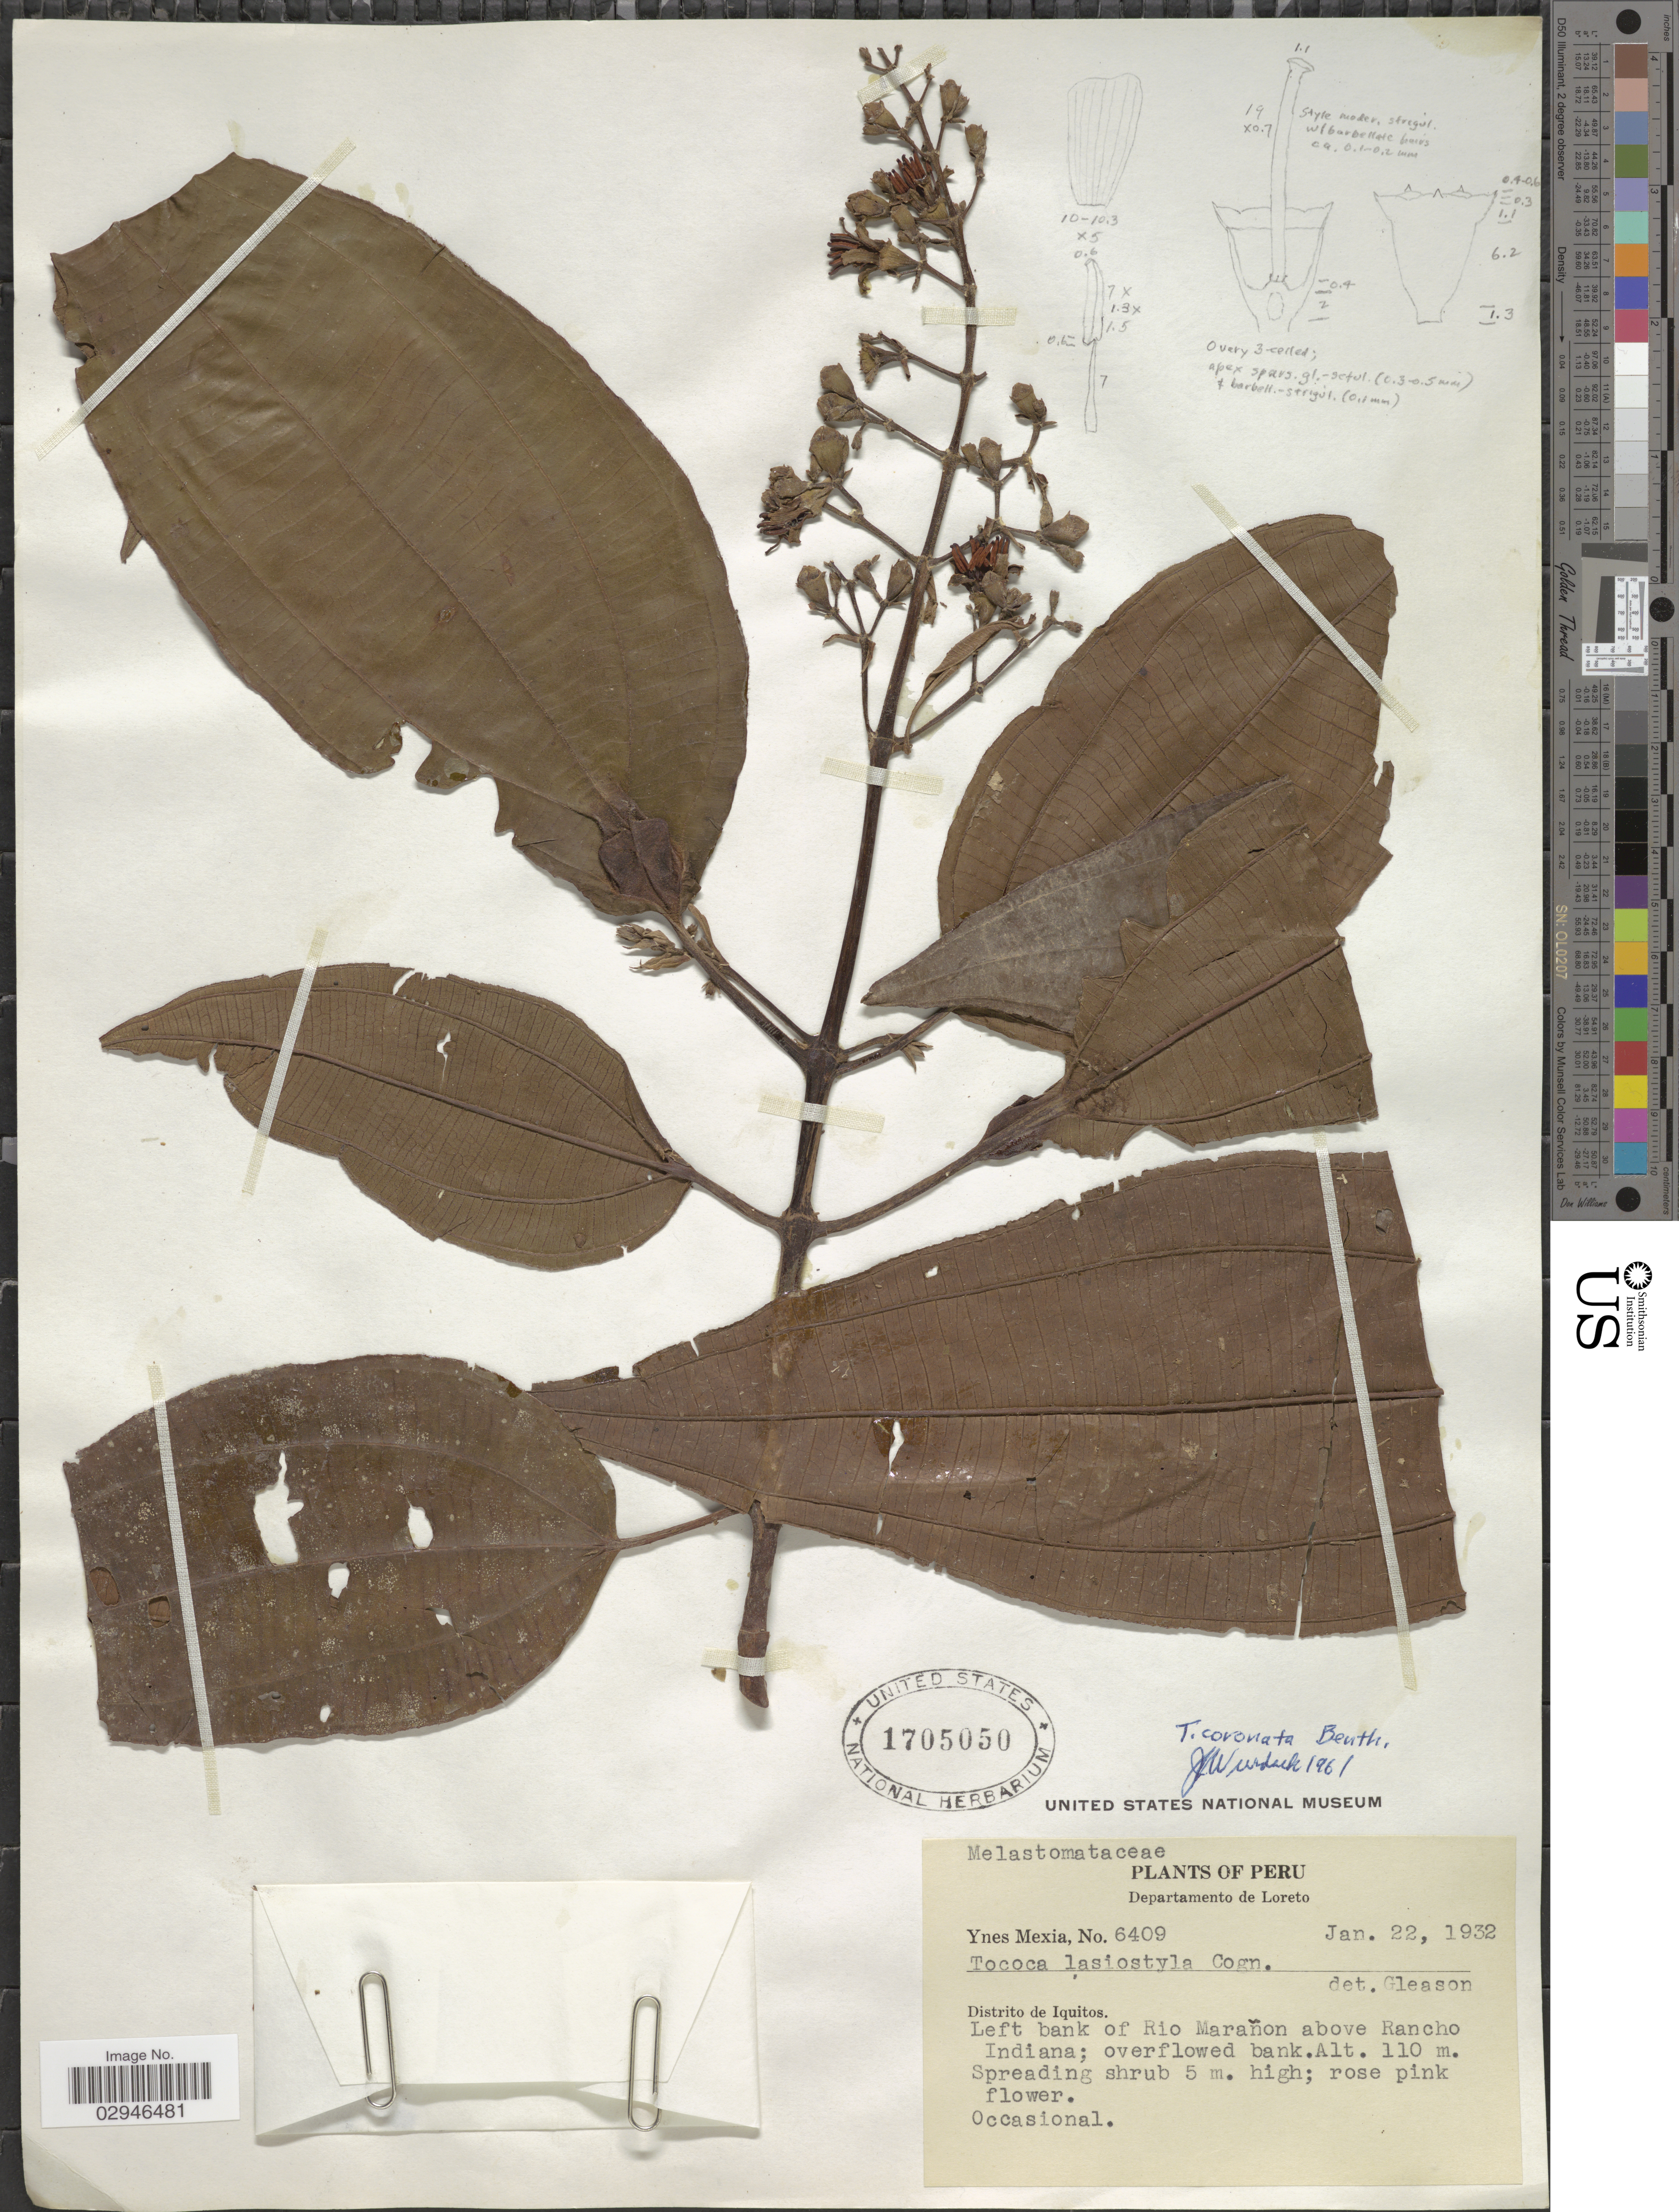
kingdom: Plantae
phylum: Tracheophyta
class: Magnoliopsida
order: Myrtales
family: Melastomataceae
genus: Tococa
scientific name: Tococa coronata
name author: Benth.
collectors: Y. Mexia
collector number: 6409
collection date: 1932-01-22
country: Peru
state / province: Loreto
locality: Departamento de Loreto, Left bank of Rio Marañon above Rancho Indiana, Distrito de Iquitos.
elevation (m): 110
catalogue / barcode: US 1705050